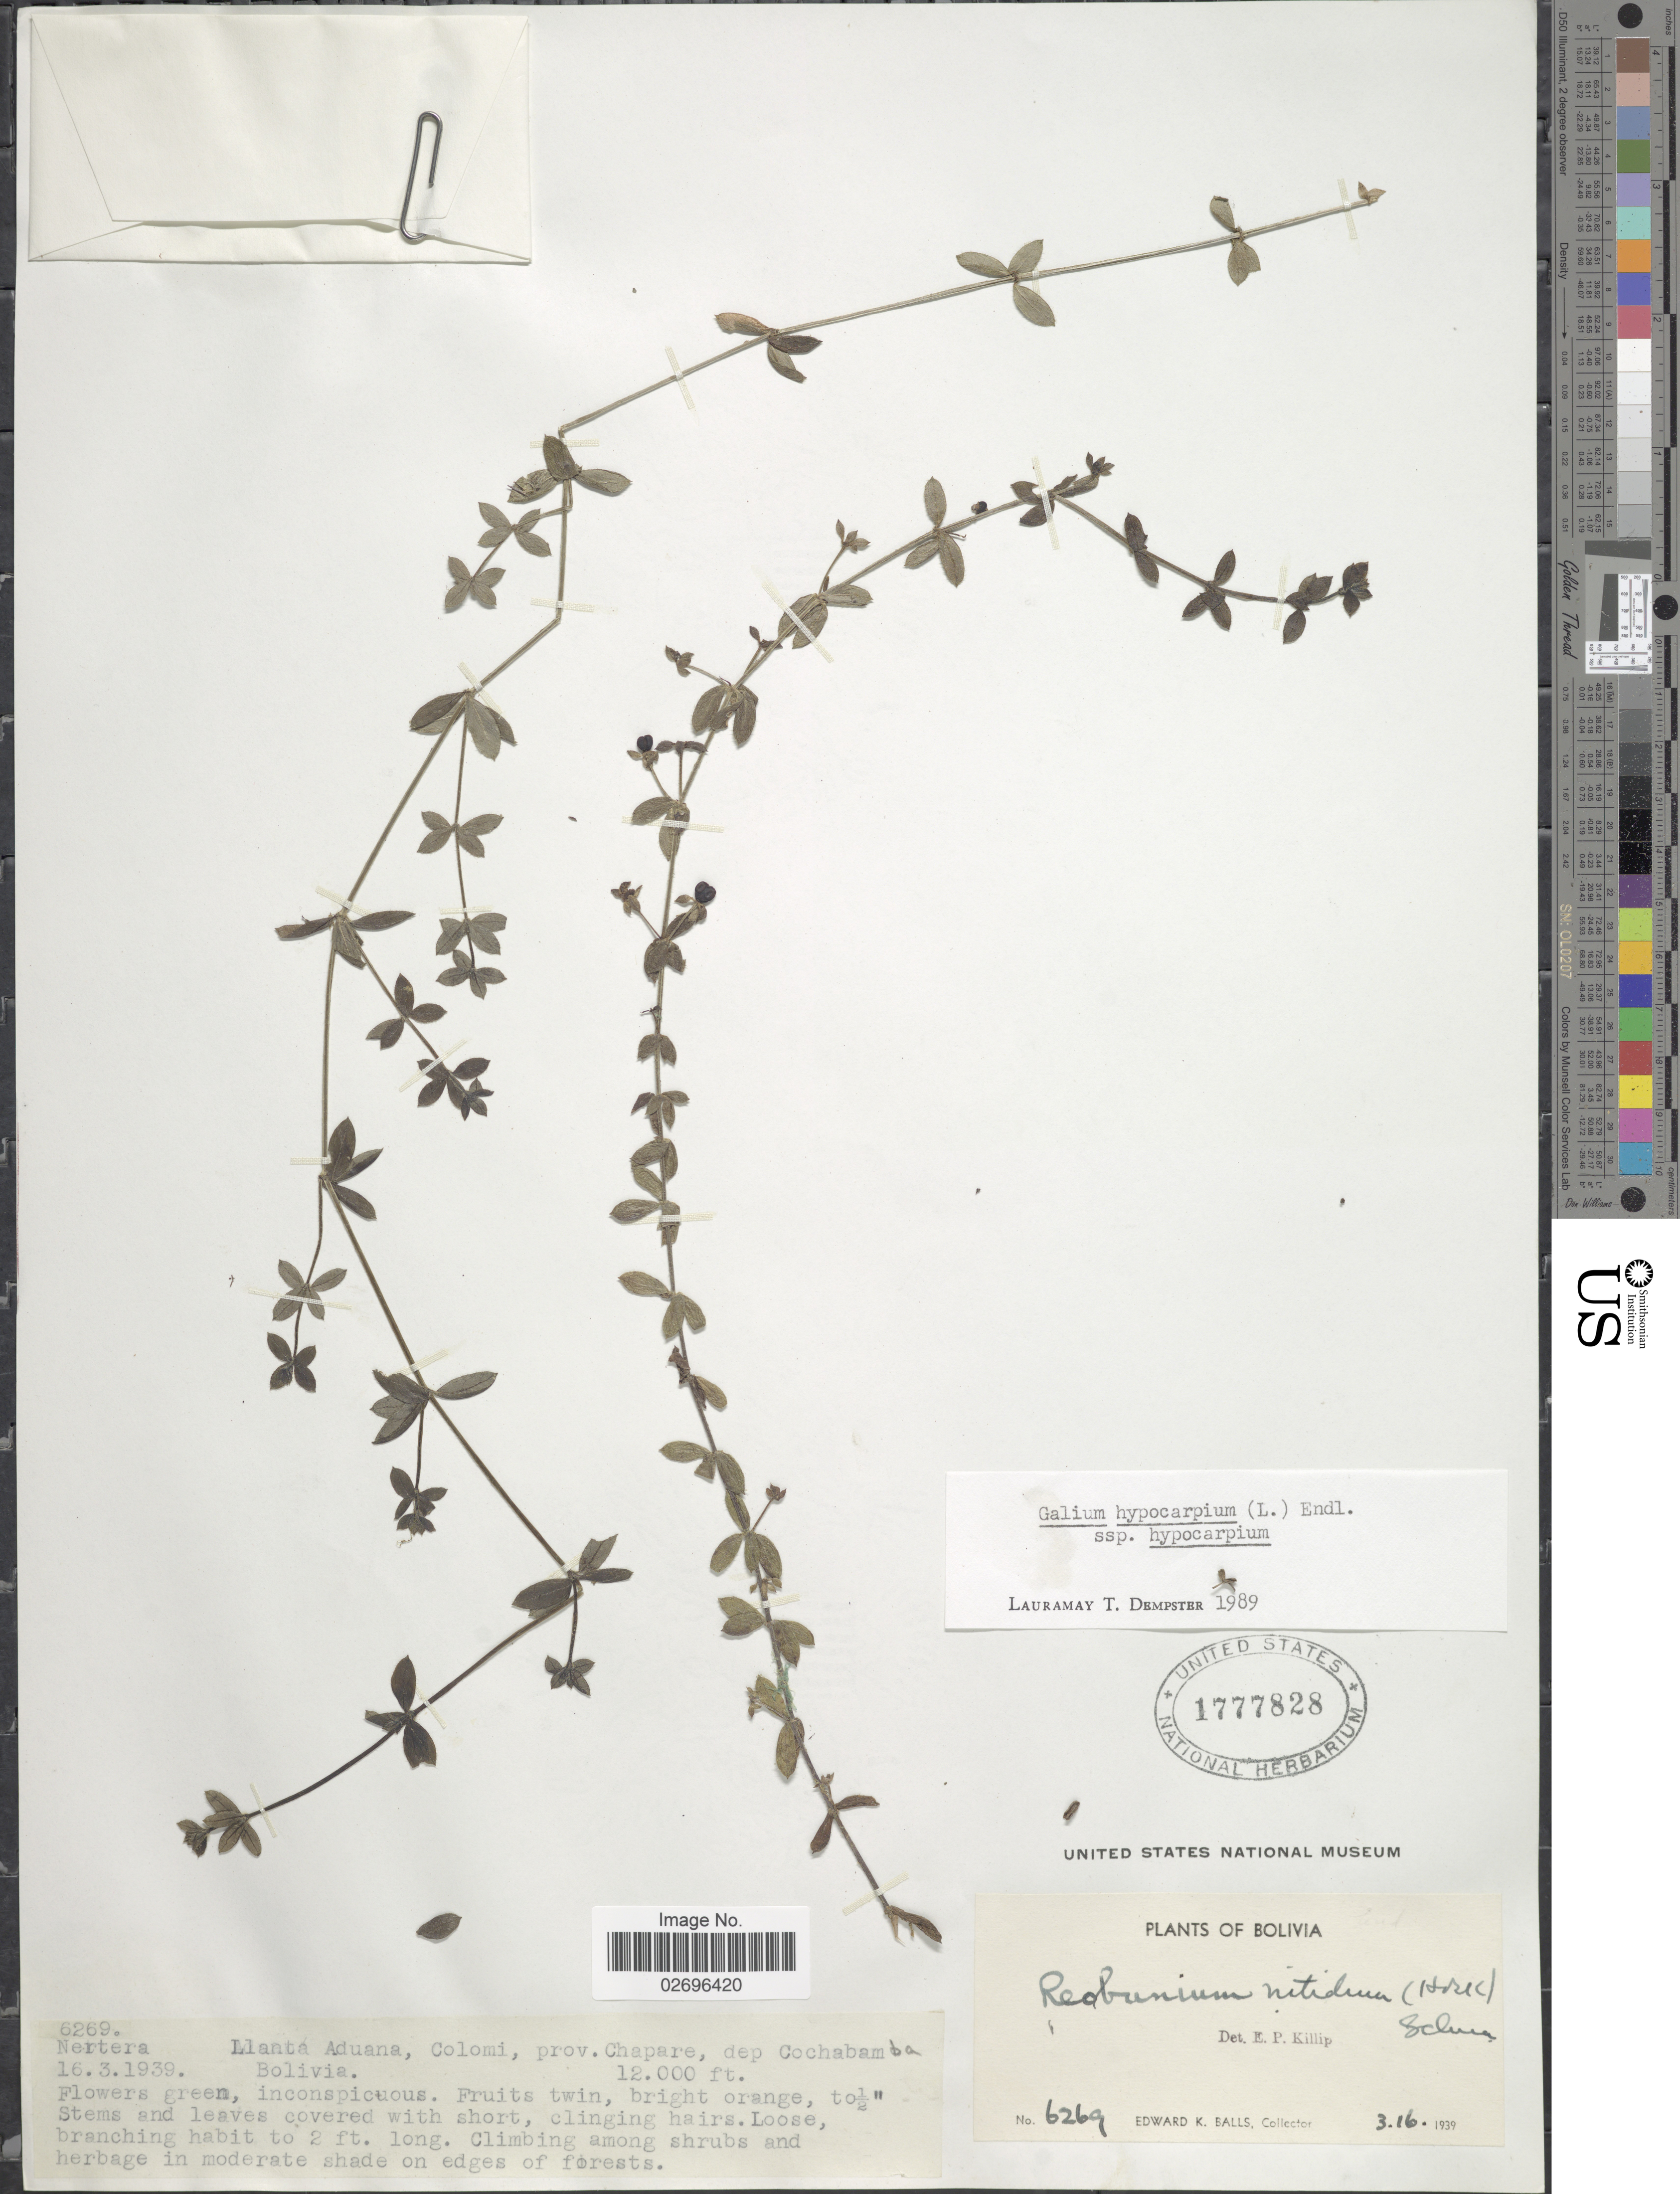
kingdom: Plantae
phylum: Tracheophyta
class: Magnoliopsida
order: Gentianales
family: Rubiaceae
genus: Galium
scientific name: Galium hypocarpium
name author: (L.) Endl. ex Griseb.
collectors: E. K. Balls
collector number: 6269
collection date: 1939-03-16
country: Bolivia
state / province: Cochabamba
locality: Manta Aduana, Colomi, on edges of forests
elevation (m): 3658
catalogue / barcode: US 1777828